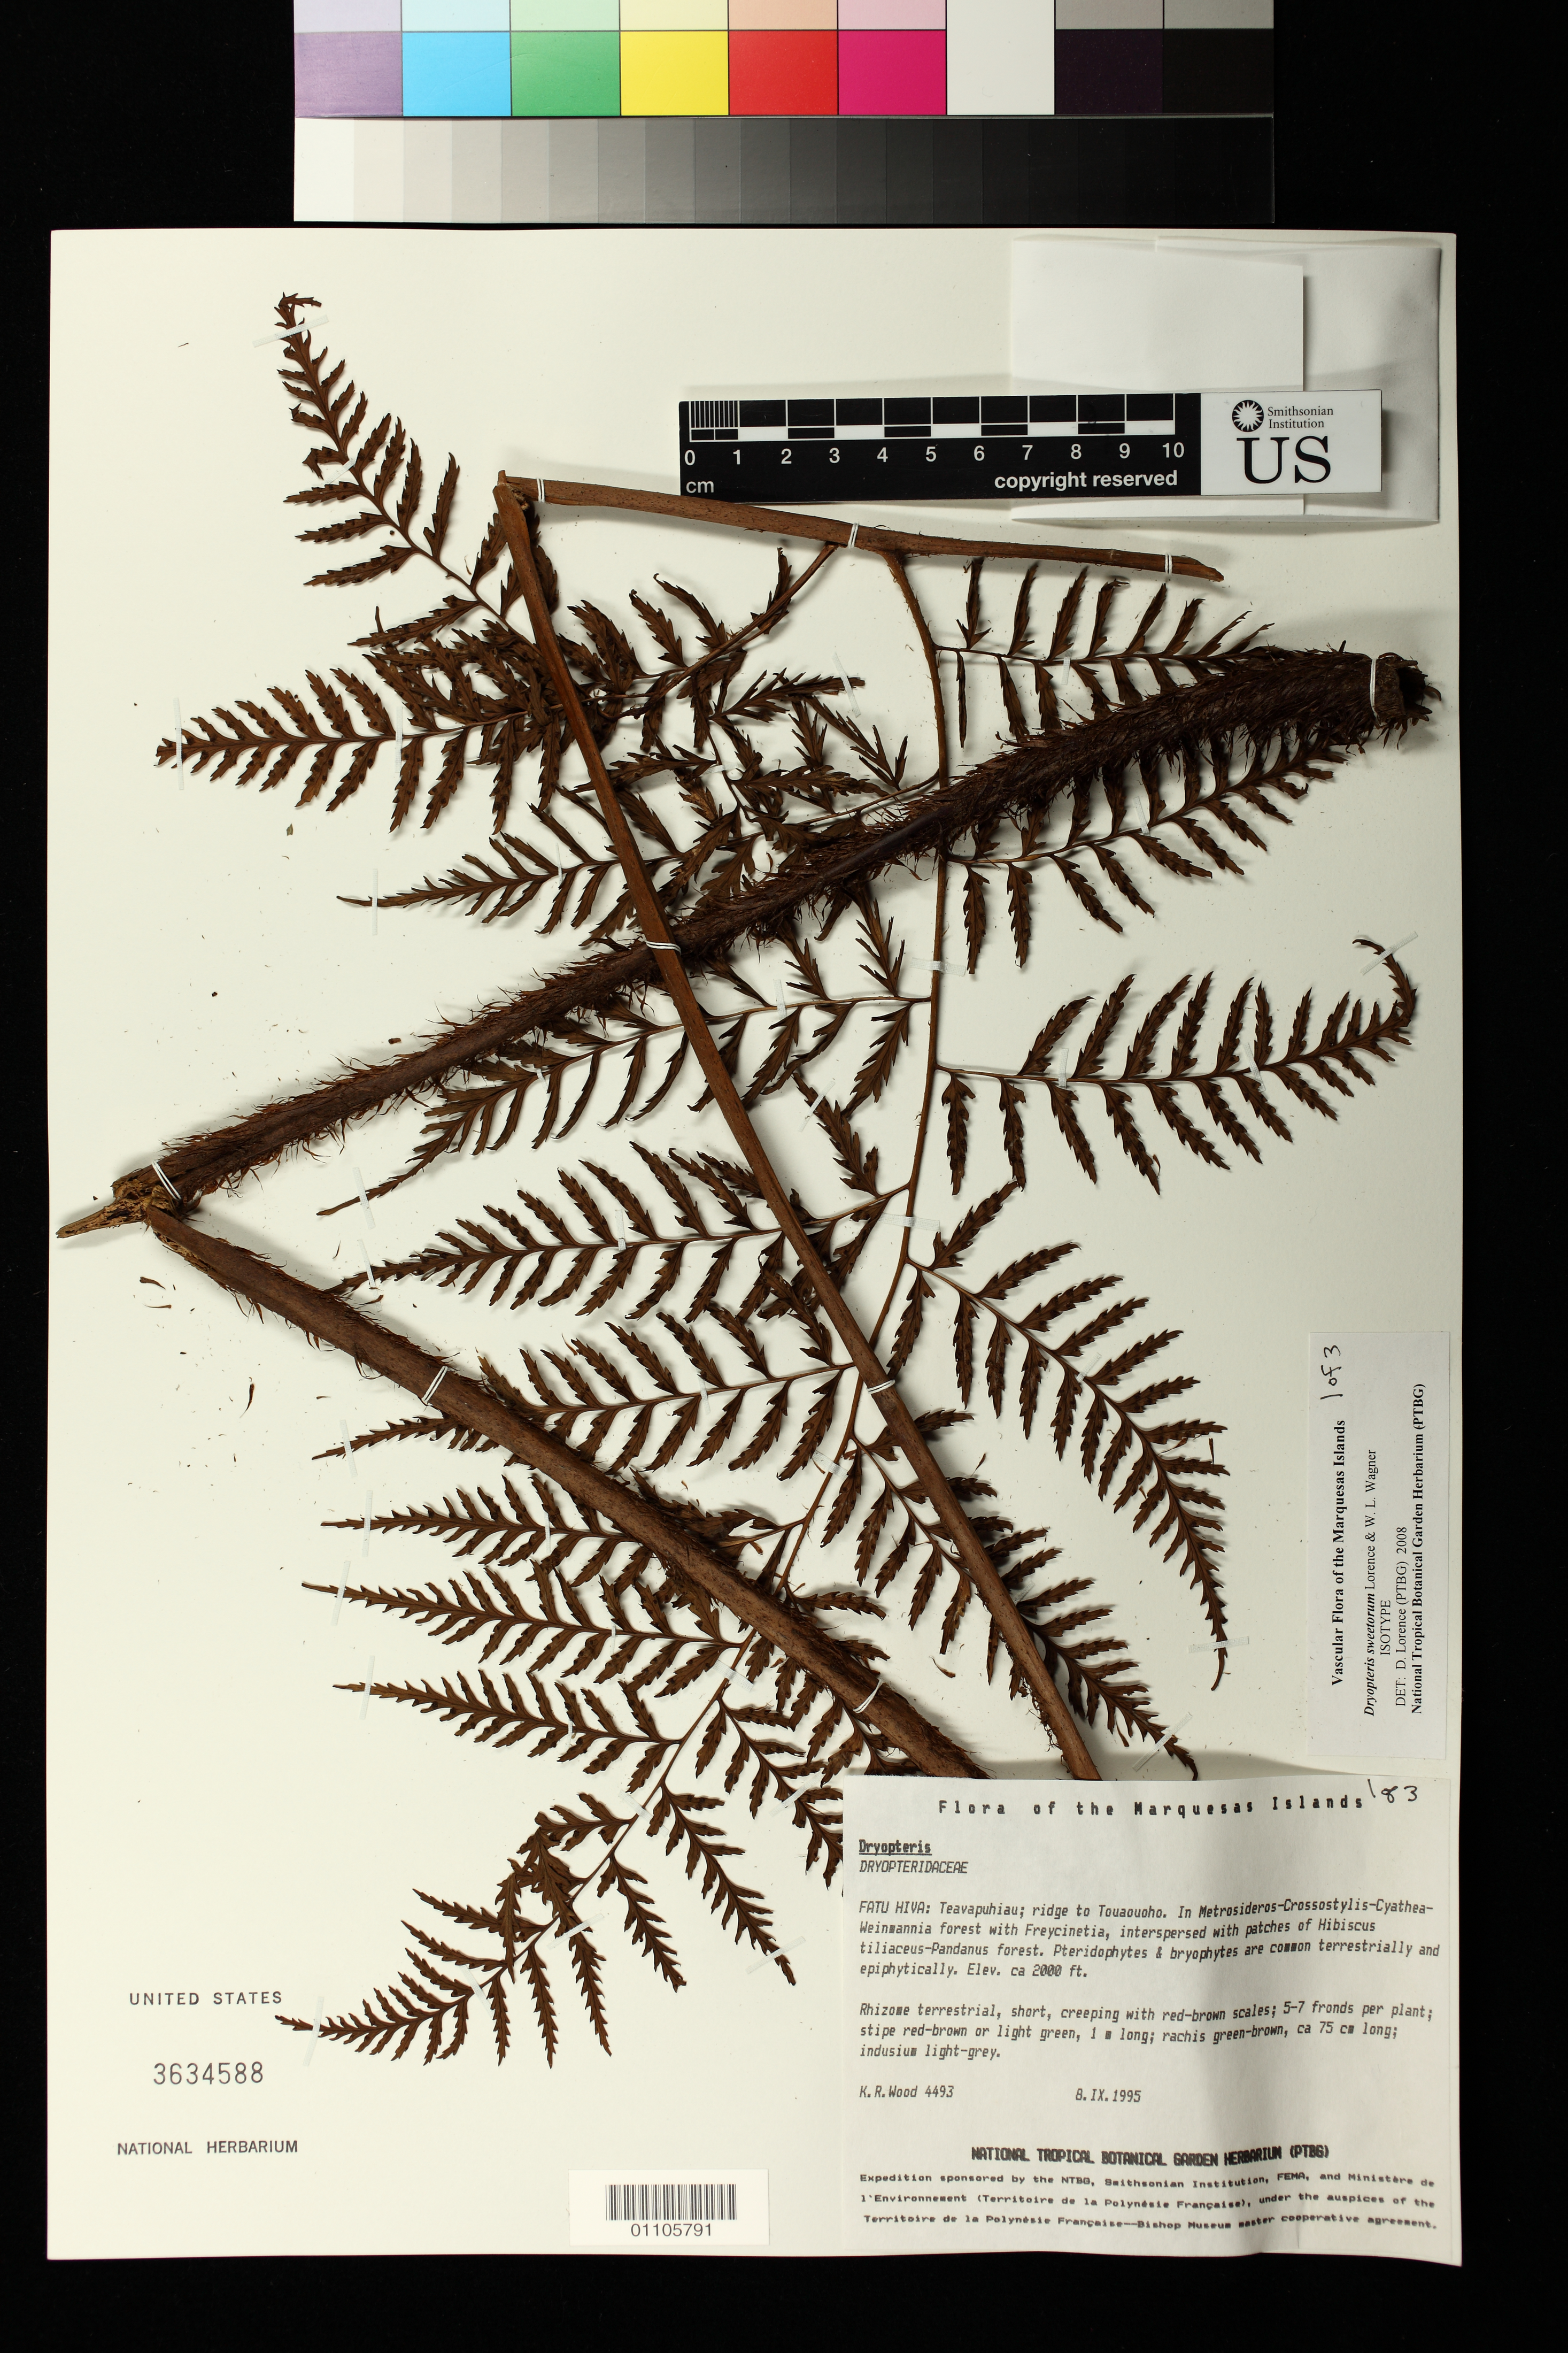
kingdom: Plantae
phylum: Tracheophyta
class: Polypodiopsida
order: Polypodiales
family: Dryopteridaceae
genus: Dryopteris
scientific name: Dryopteris sweetiorum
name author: Lorence & W.L. Wagner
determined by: Lorence, David H., (PTBG), National Tropical Botanical Garden (UNITED STATES)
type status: Isotype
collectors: K. R. Wood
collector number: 4493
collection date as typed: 8 September 1995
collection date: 1995-09-08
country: French Polynesia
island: Fatu Hiva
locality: Fatu Hiva: Teavapuhiau, ridge to Touaouoho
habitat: Metrosideros-Crossostylis-Cyathea-Weinmannia forest with Freycinetia, interspersed with patches of Hibiscus tiliaceus-Pandanus forest. Pteridophytes & bryophytes are common terrestrially and epiphytically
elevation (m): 610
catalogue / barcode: US 3634588